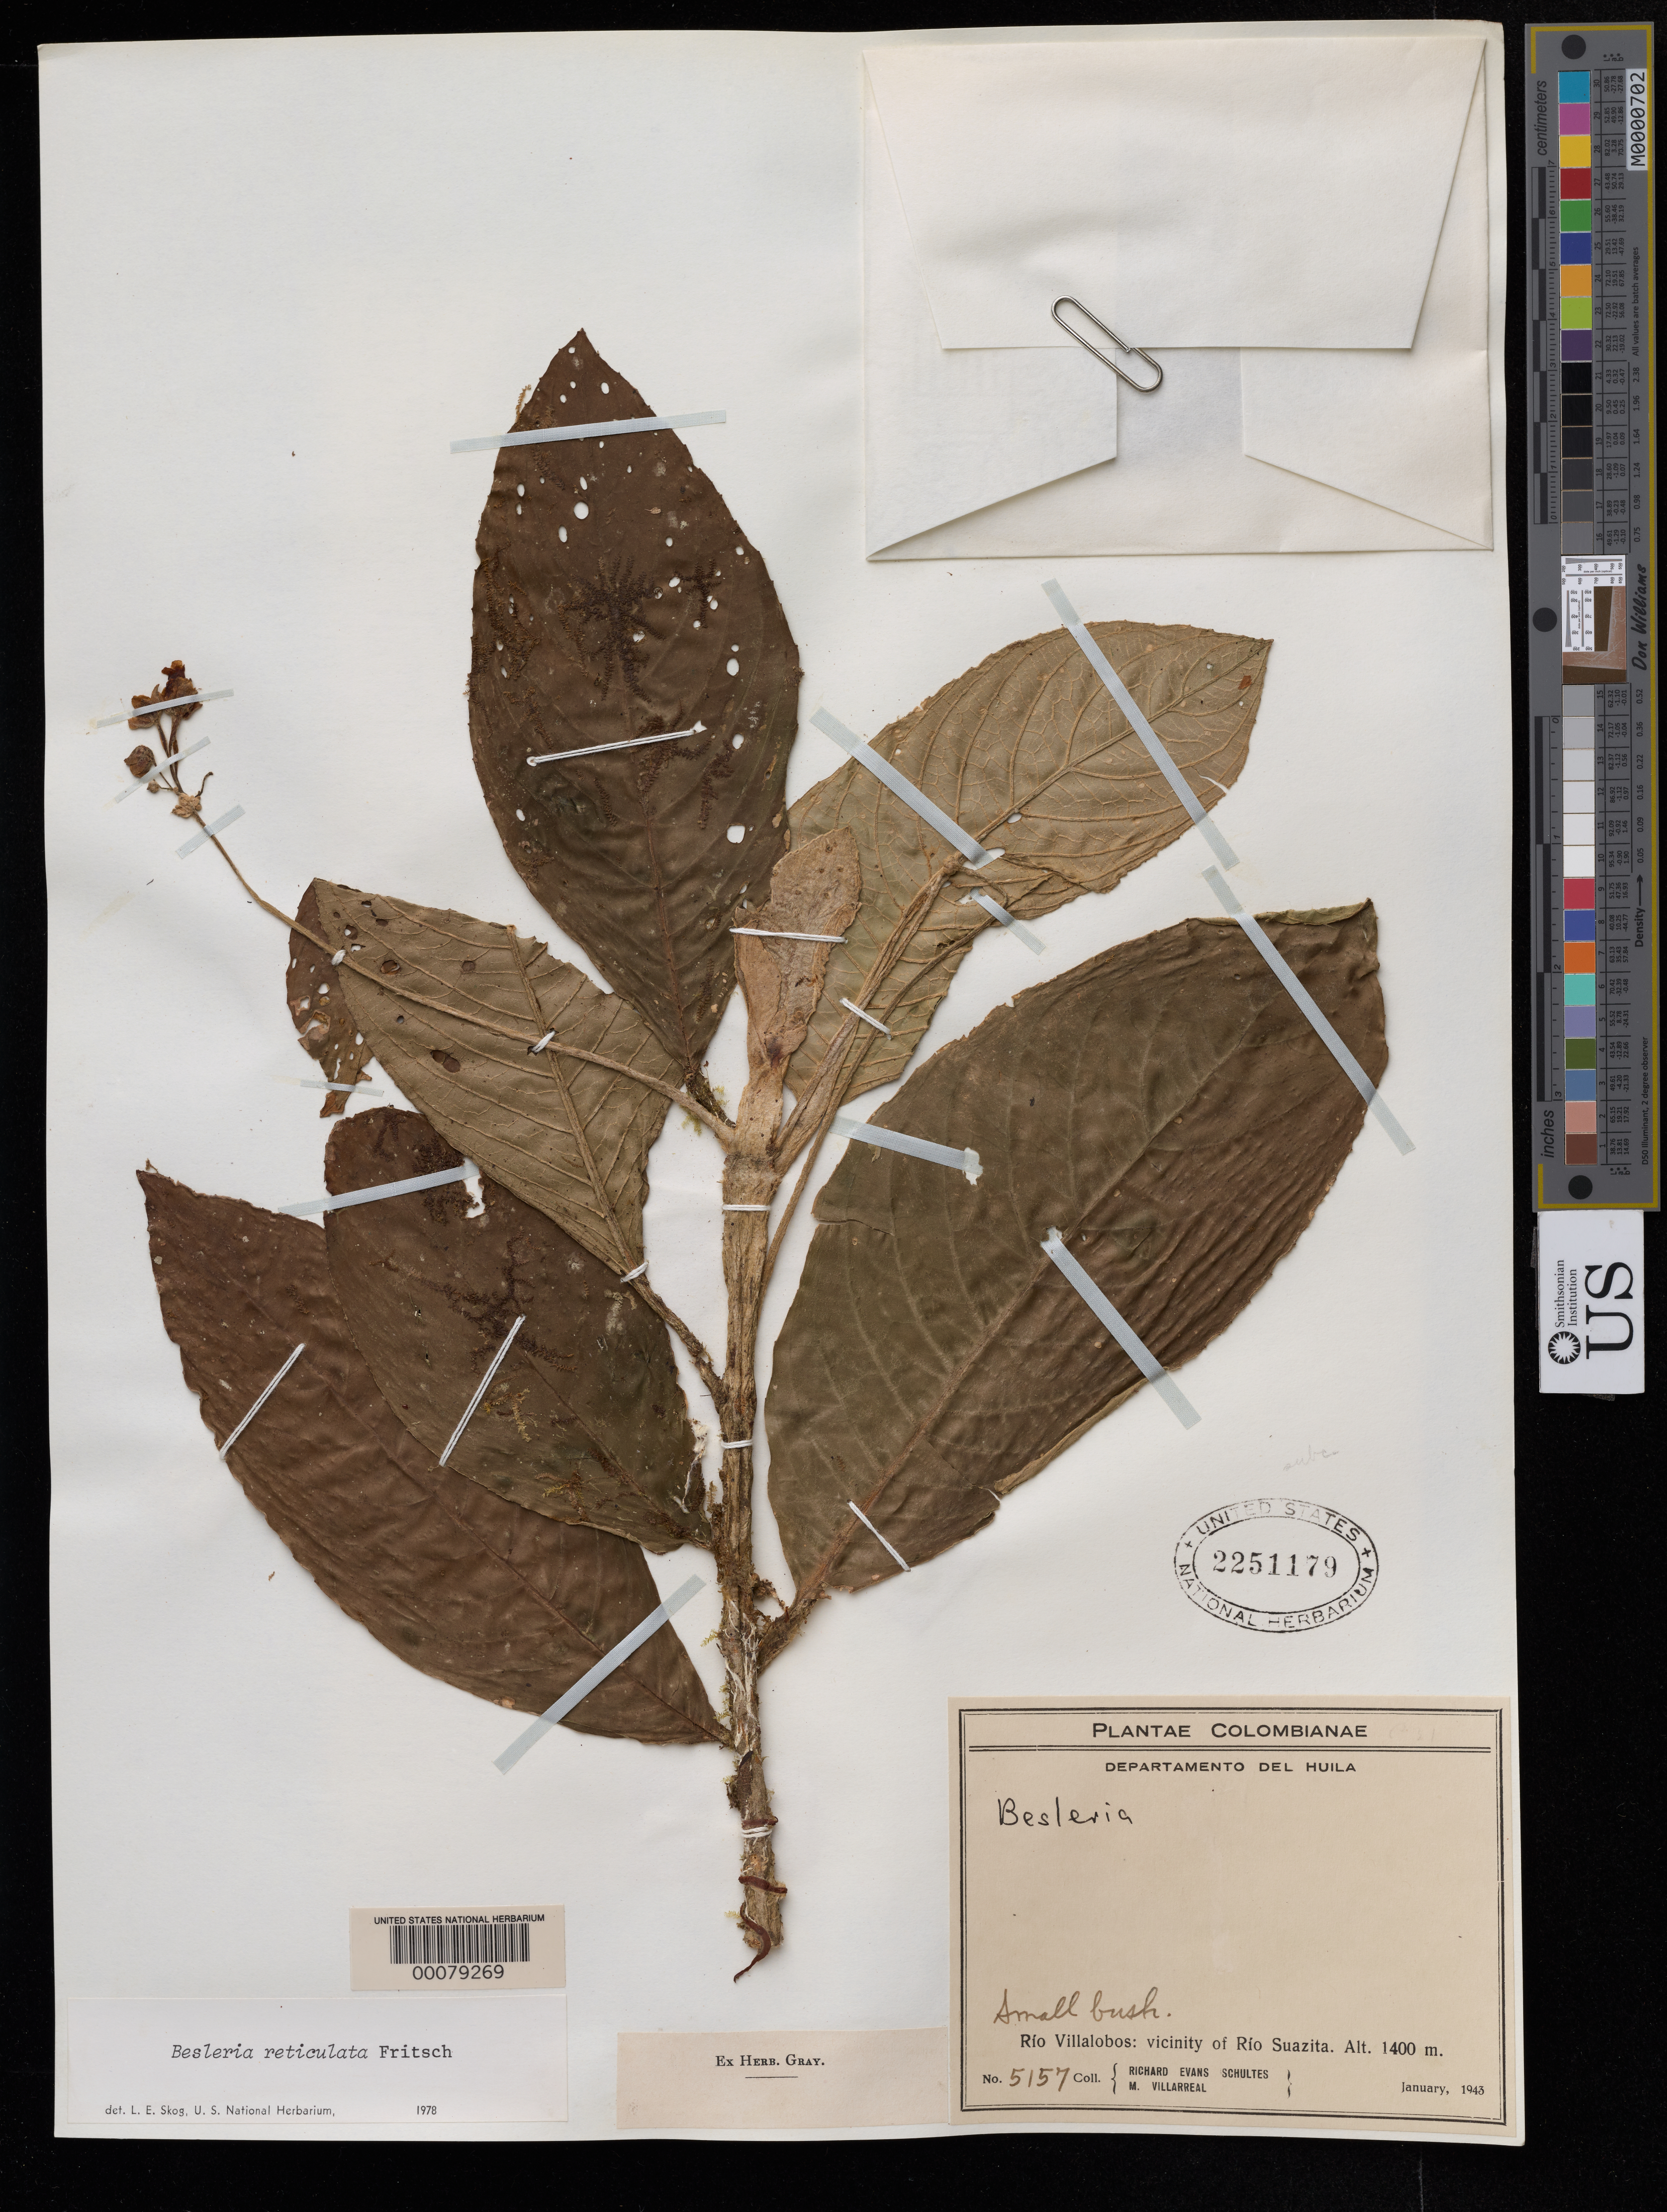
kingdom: Plantae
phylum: Tracheophyta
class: Magnoliopsida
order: Lamiales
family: Gesneriaceae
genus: Besleria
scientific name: Besleria reticulata var. reticulata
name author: Fritsch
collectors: R. E. Schultes & M. Villarreal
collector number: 5157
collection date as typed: Jan 1943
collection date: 1943-01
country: Colombia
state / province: Huila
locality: Rio Villalobos, vicinity of Rio Suazita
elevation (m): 1400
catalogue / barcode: US 2251179